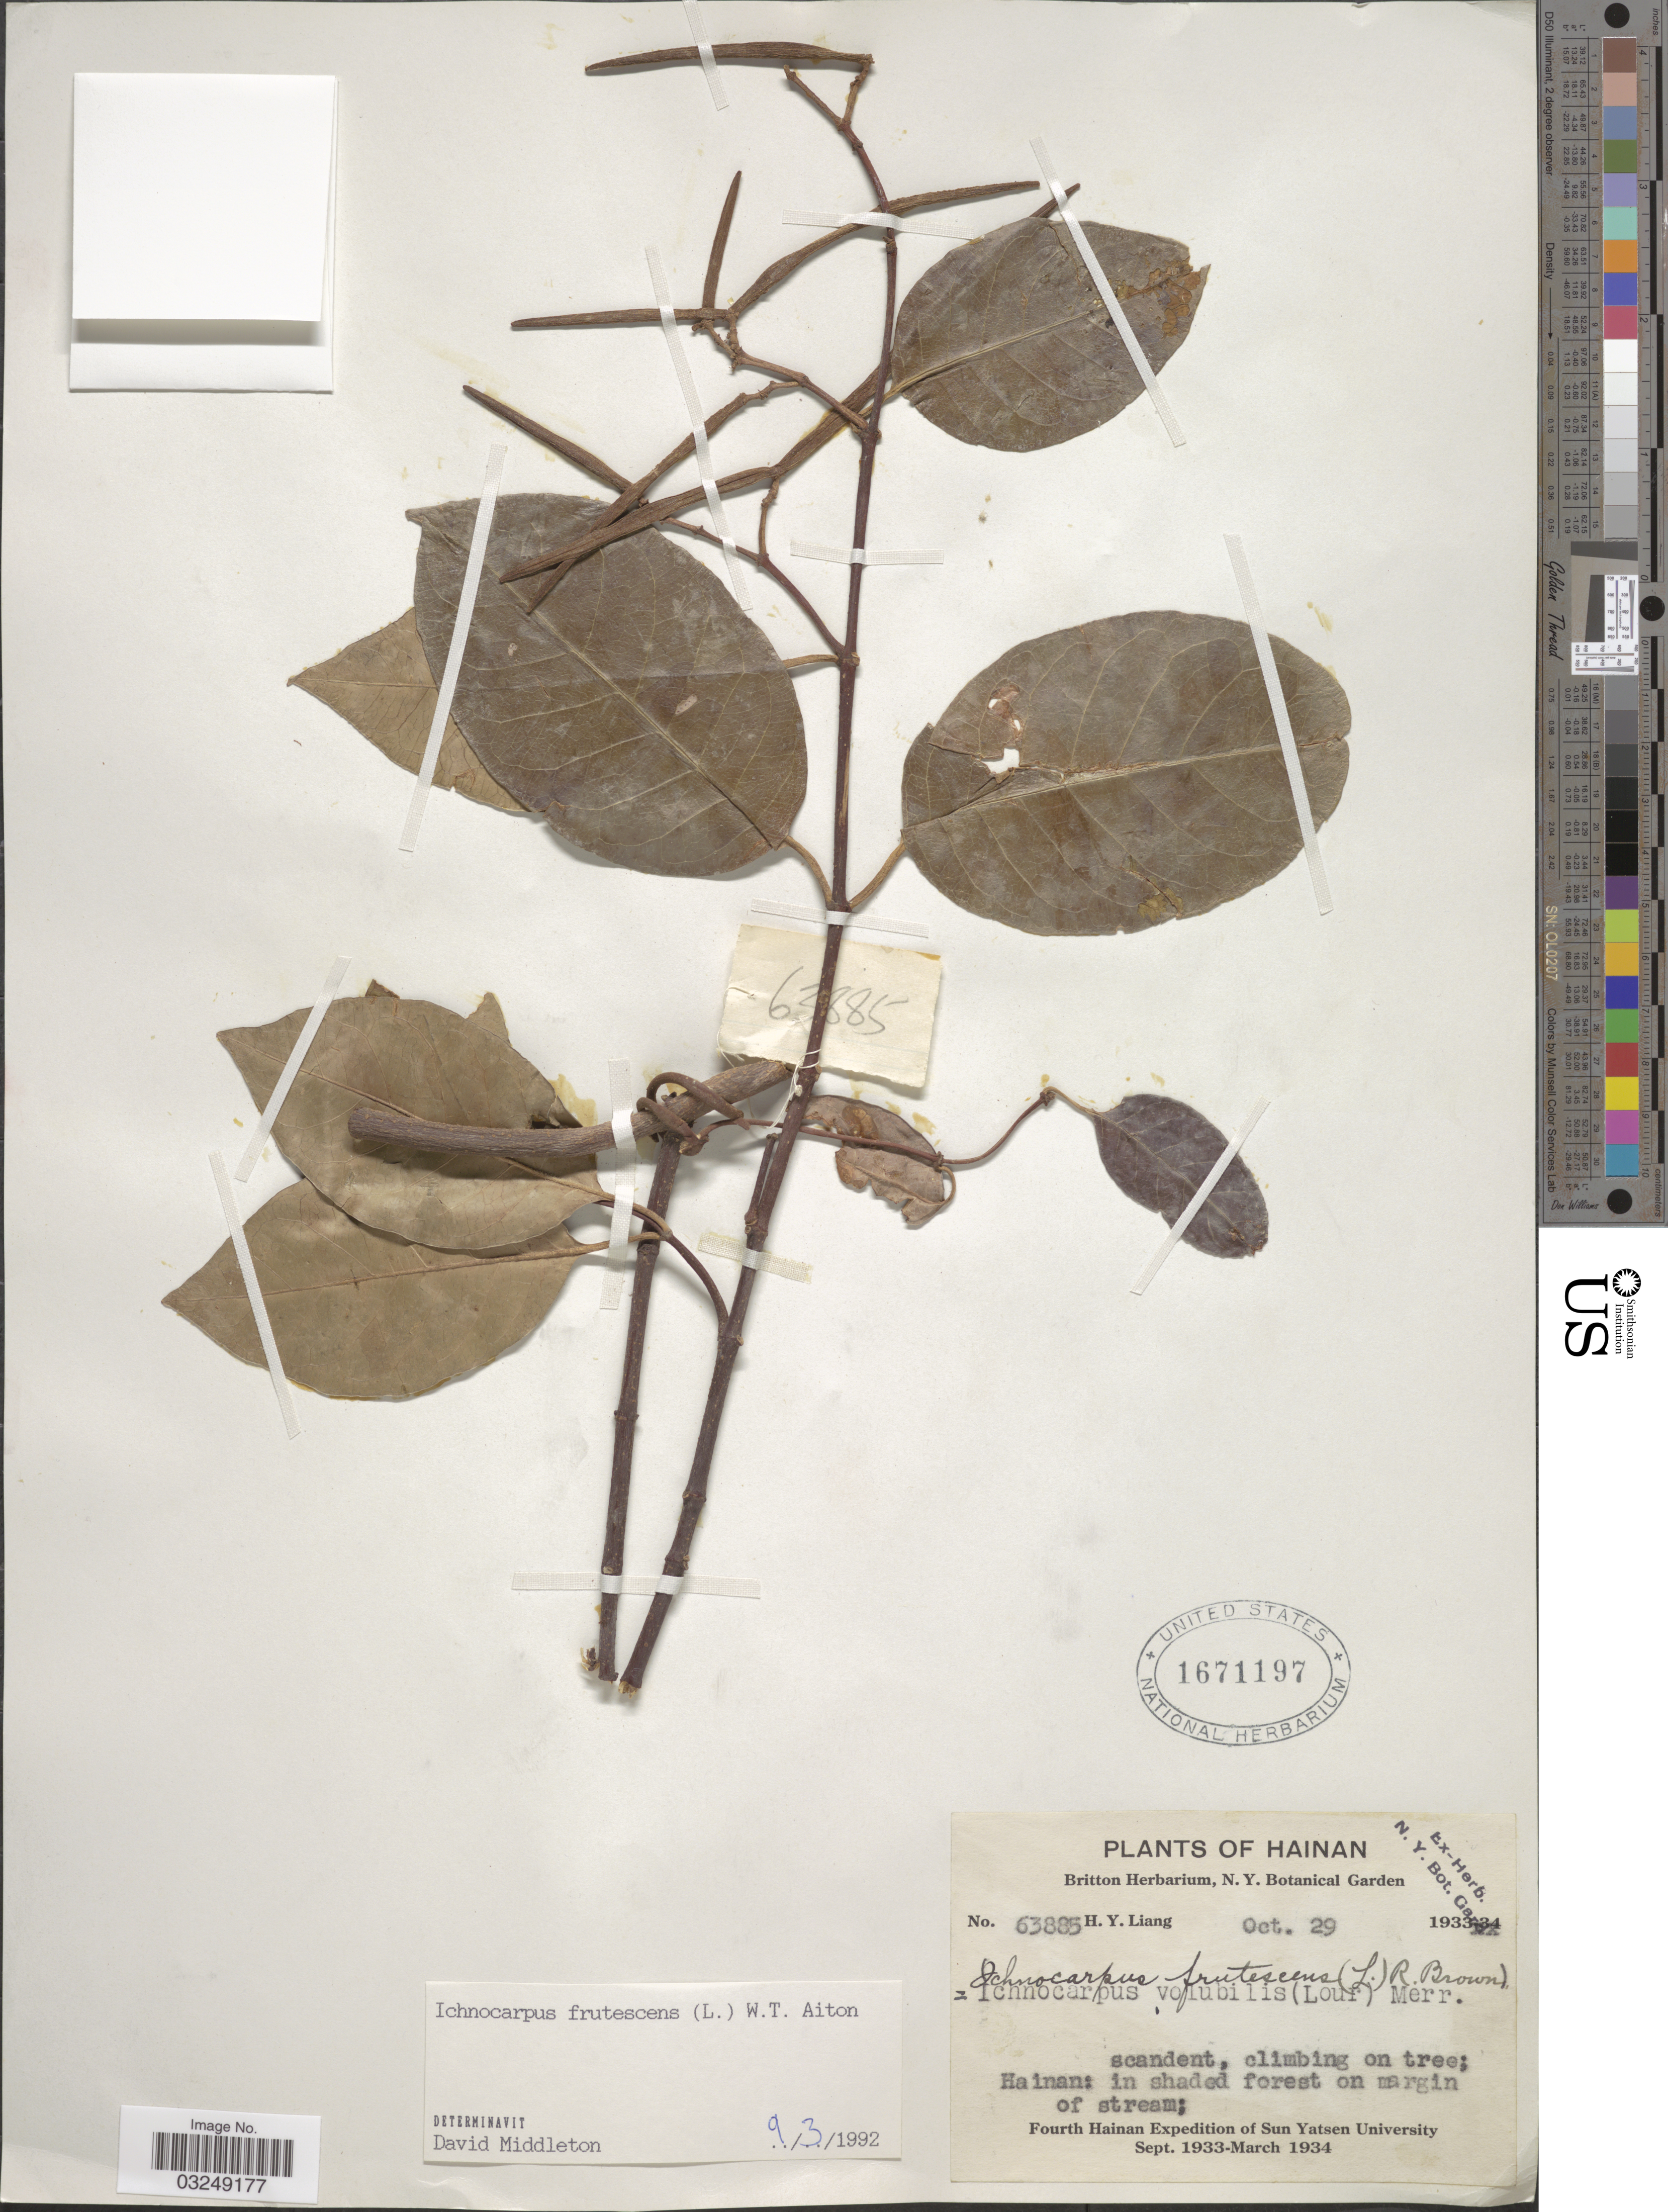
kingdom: Plantae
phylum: Tracheophyta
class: Magnoliopsida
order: Gentianales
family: Apocynaceae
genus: Ichnocarpus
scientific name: Ichnocarpus frutescens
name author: (L.) W.T. Aiton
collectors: H. Y. Liang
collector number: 63885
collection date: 1933-10-29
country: China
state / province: Hainan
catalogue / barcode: US 1671197